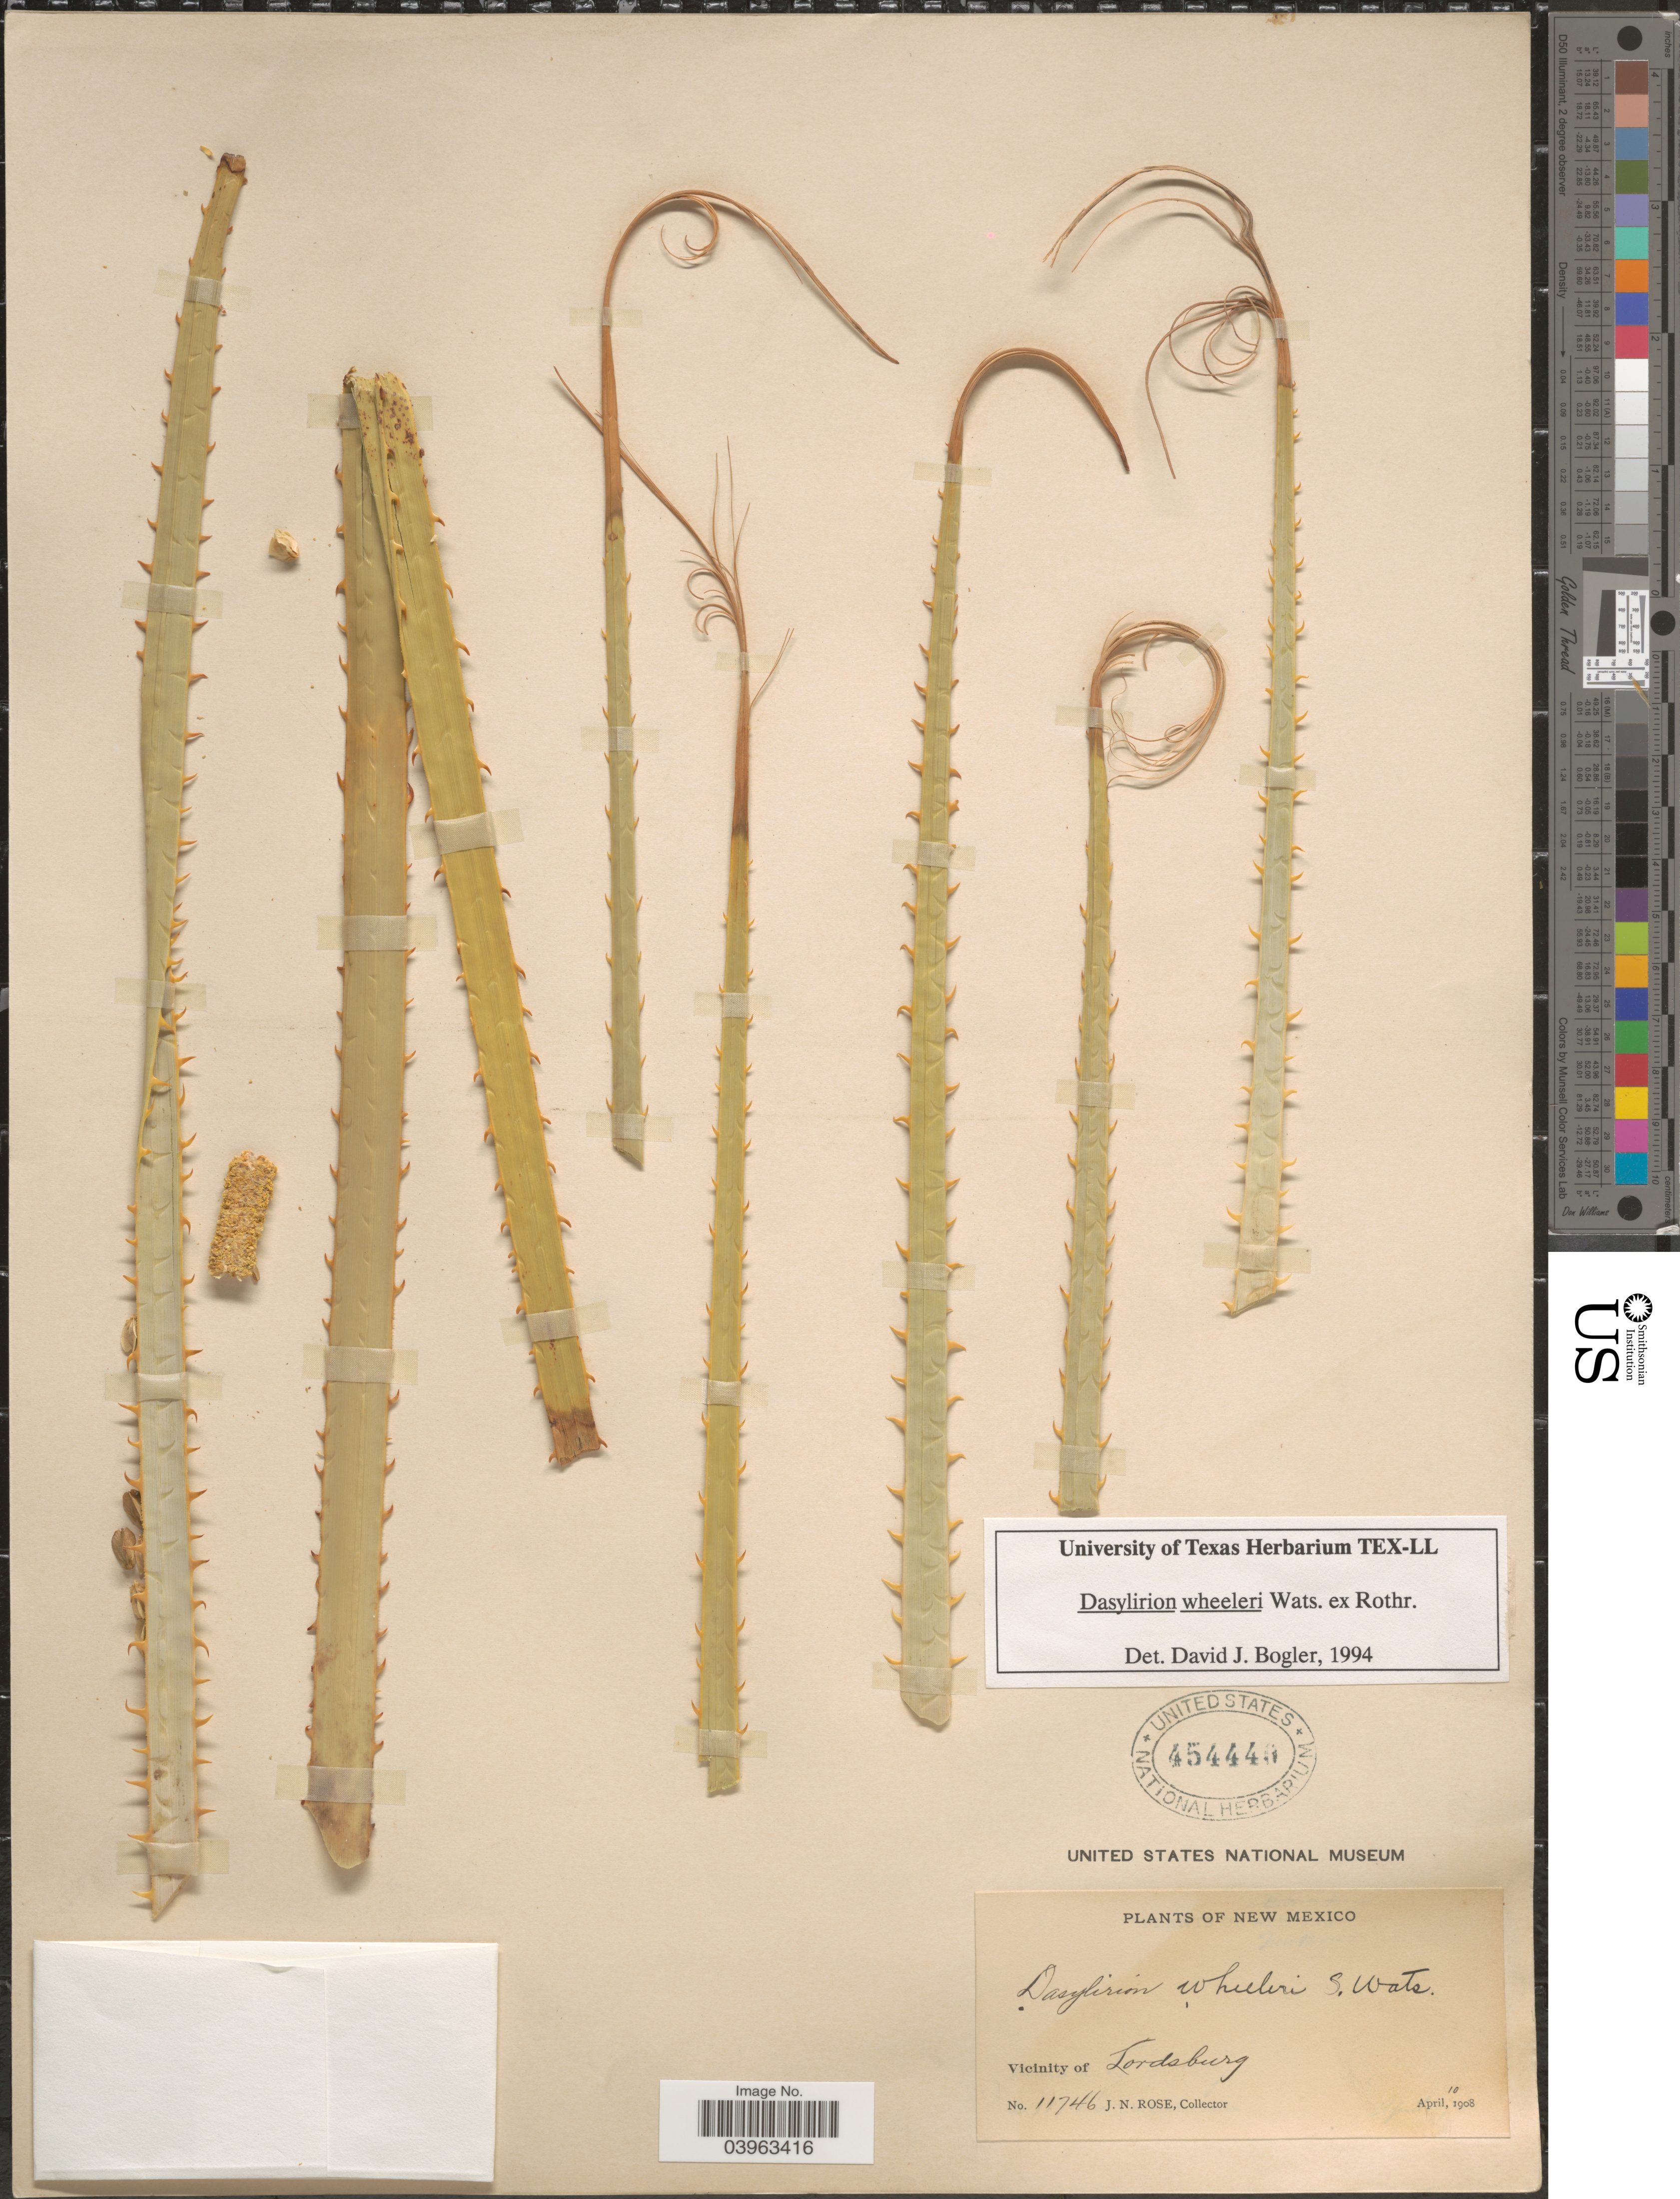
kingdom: Plantae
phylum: Tracheophyta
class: Liliopsida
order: Asparagales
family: Asparagaceae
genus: Dasylirion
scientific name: Dasylirion wheeleri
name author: S. Watson ex Rothr.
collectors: J. N. Rose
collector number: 11746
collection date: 1908-04-10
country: United States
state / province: New Mexico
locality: Vicinity of Lordsburg.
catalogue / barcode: US 454440